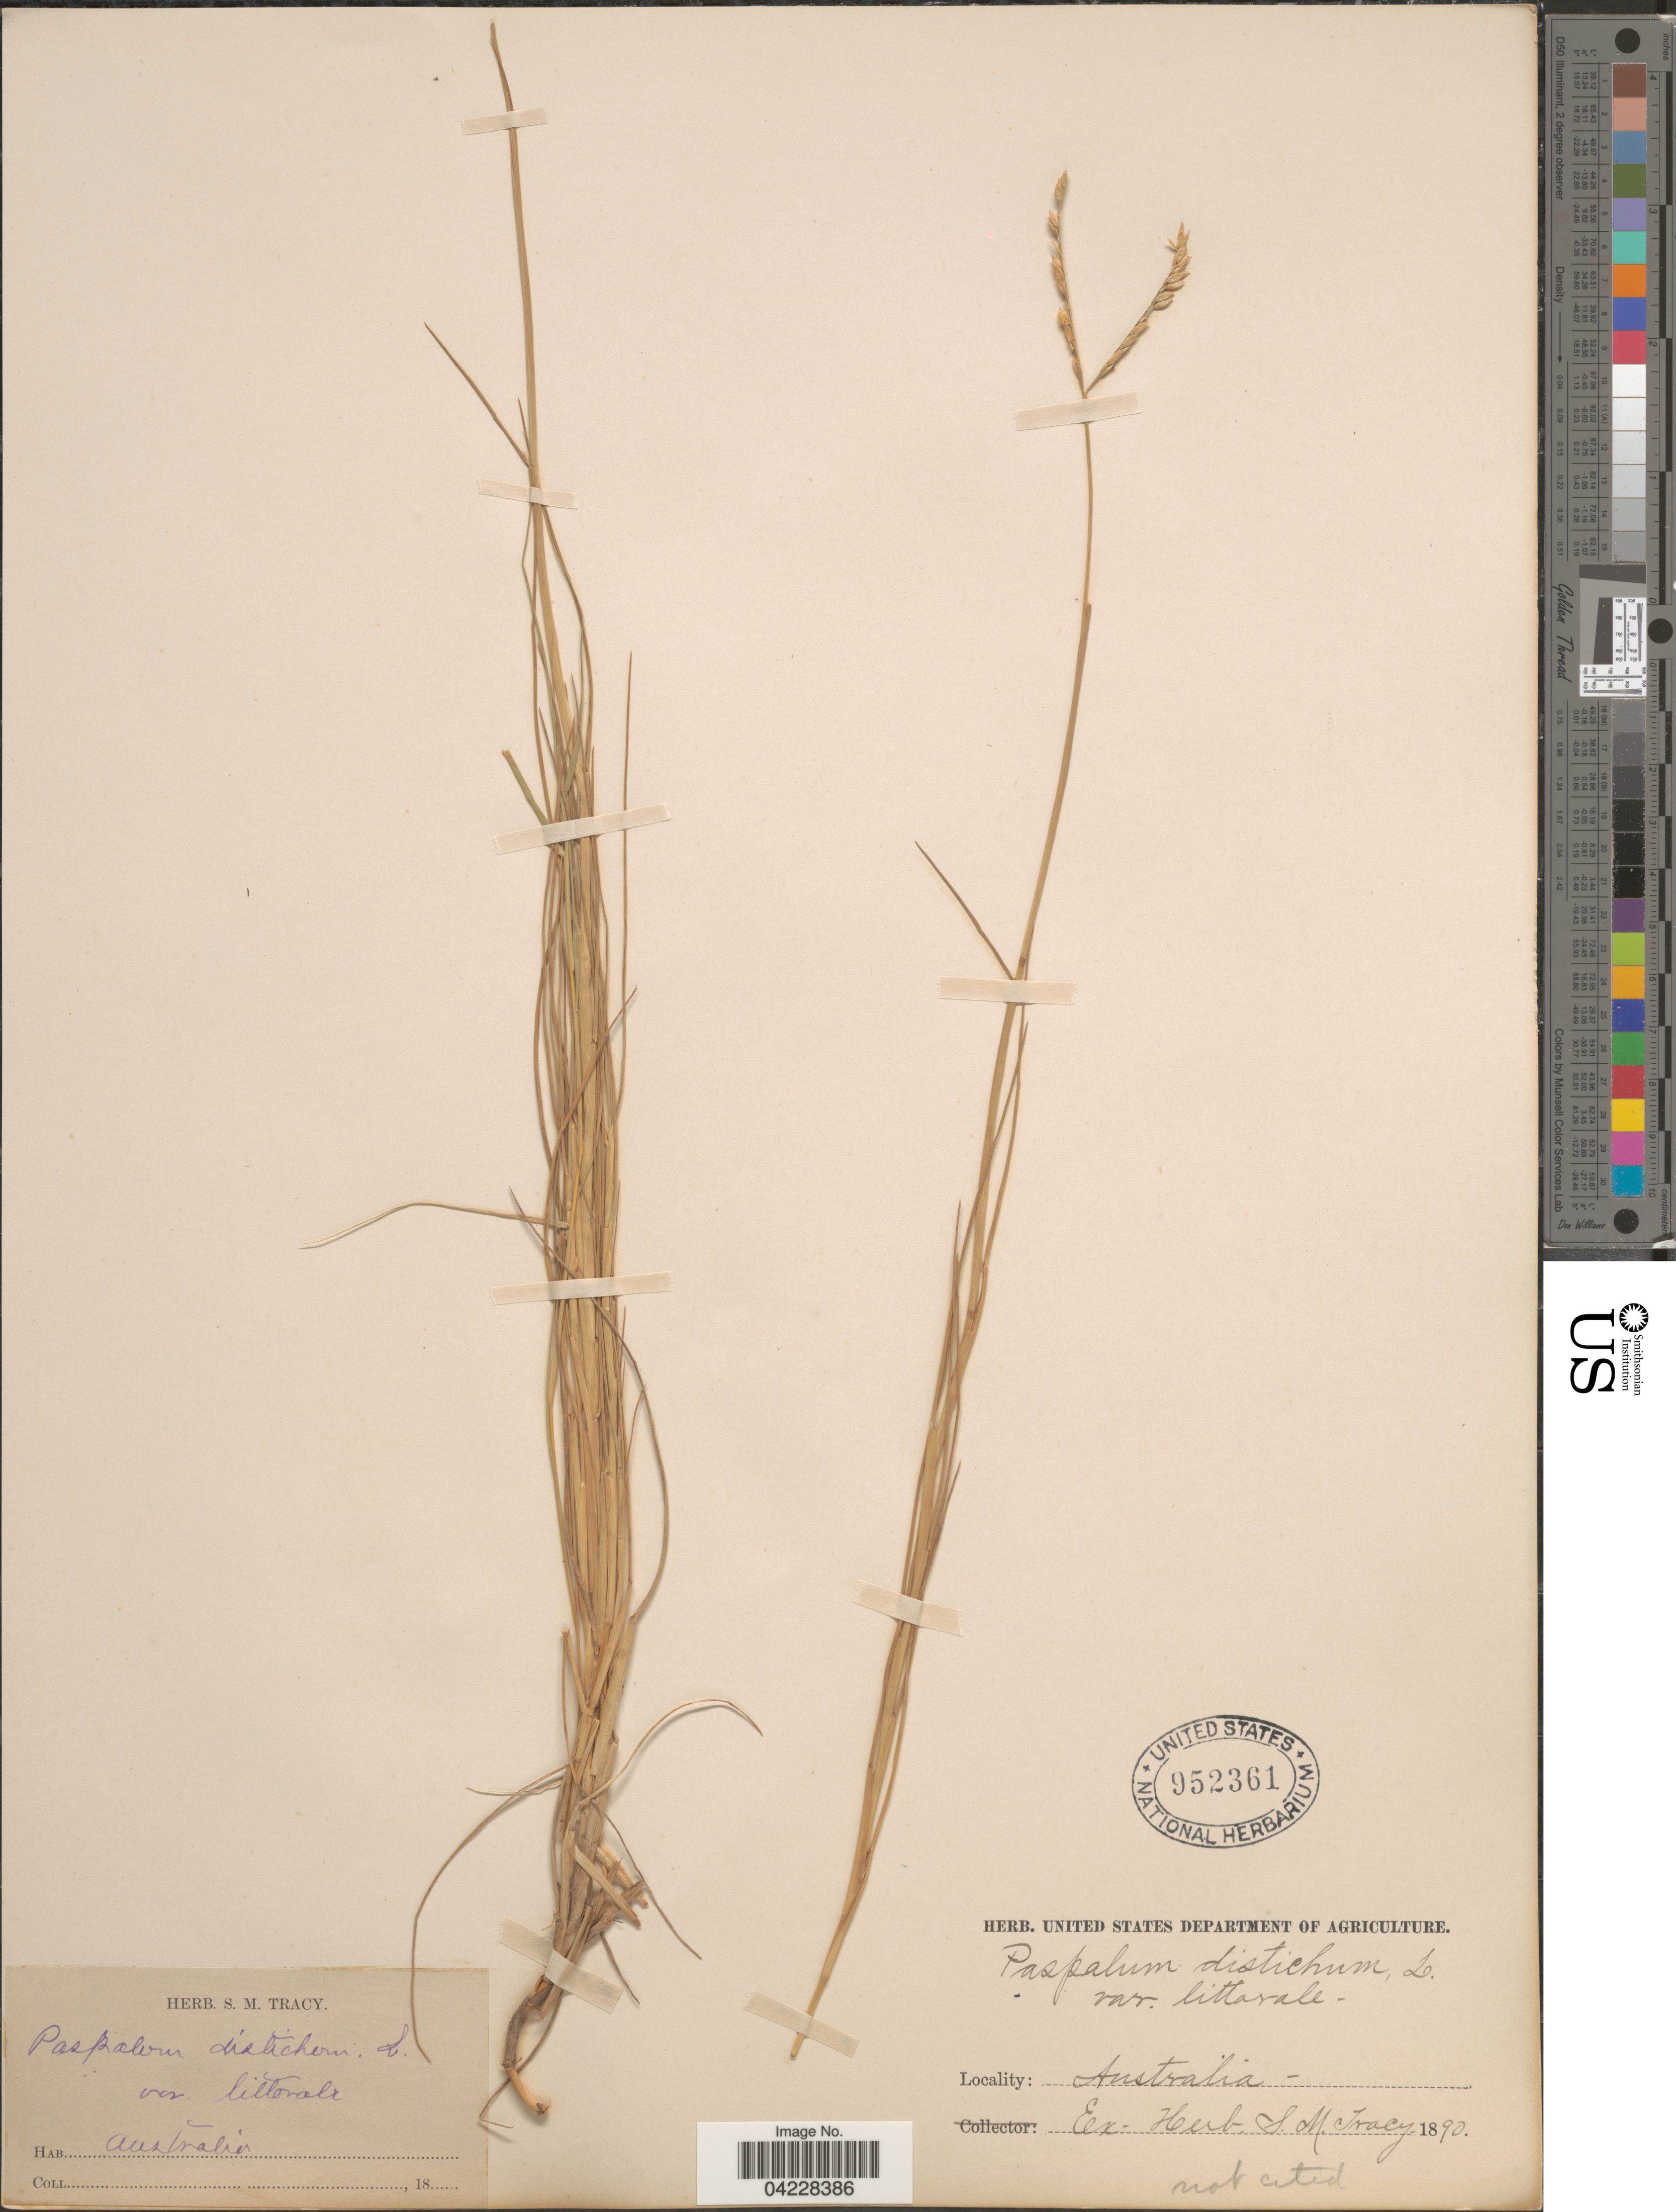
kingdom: Plantae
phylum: Tracheophyta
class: Liliopsida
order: Poales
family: Poaceae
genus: Paspalum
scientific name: Paspalum distichum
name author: L.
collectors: Ex herb. S. M. Tracy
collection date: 1890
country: Australia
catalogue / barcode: US 952361